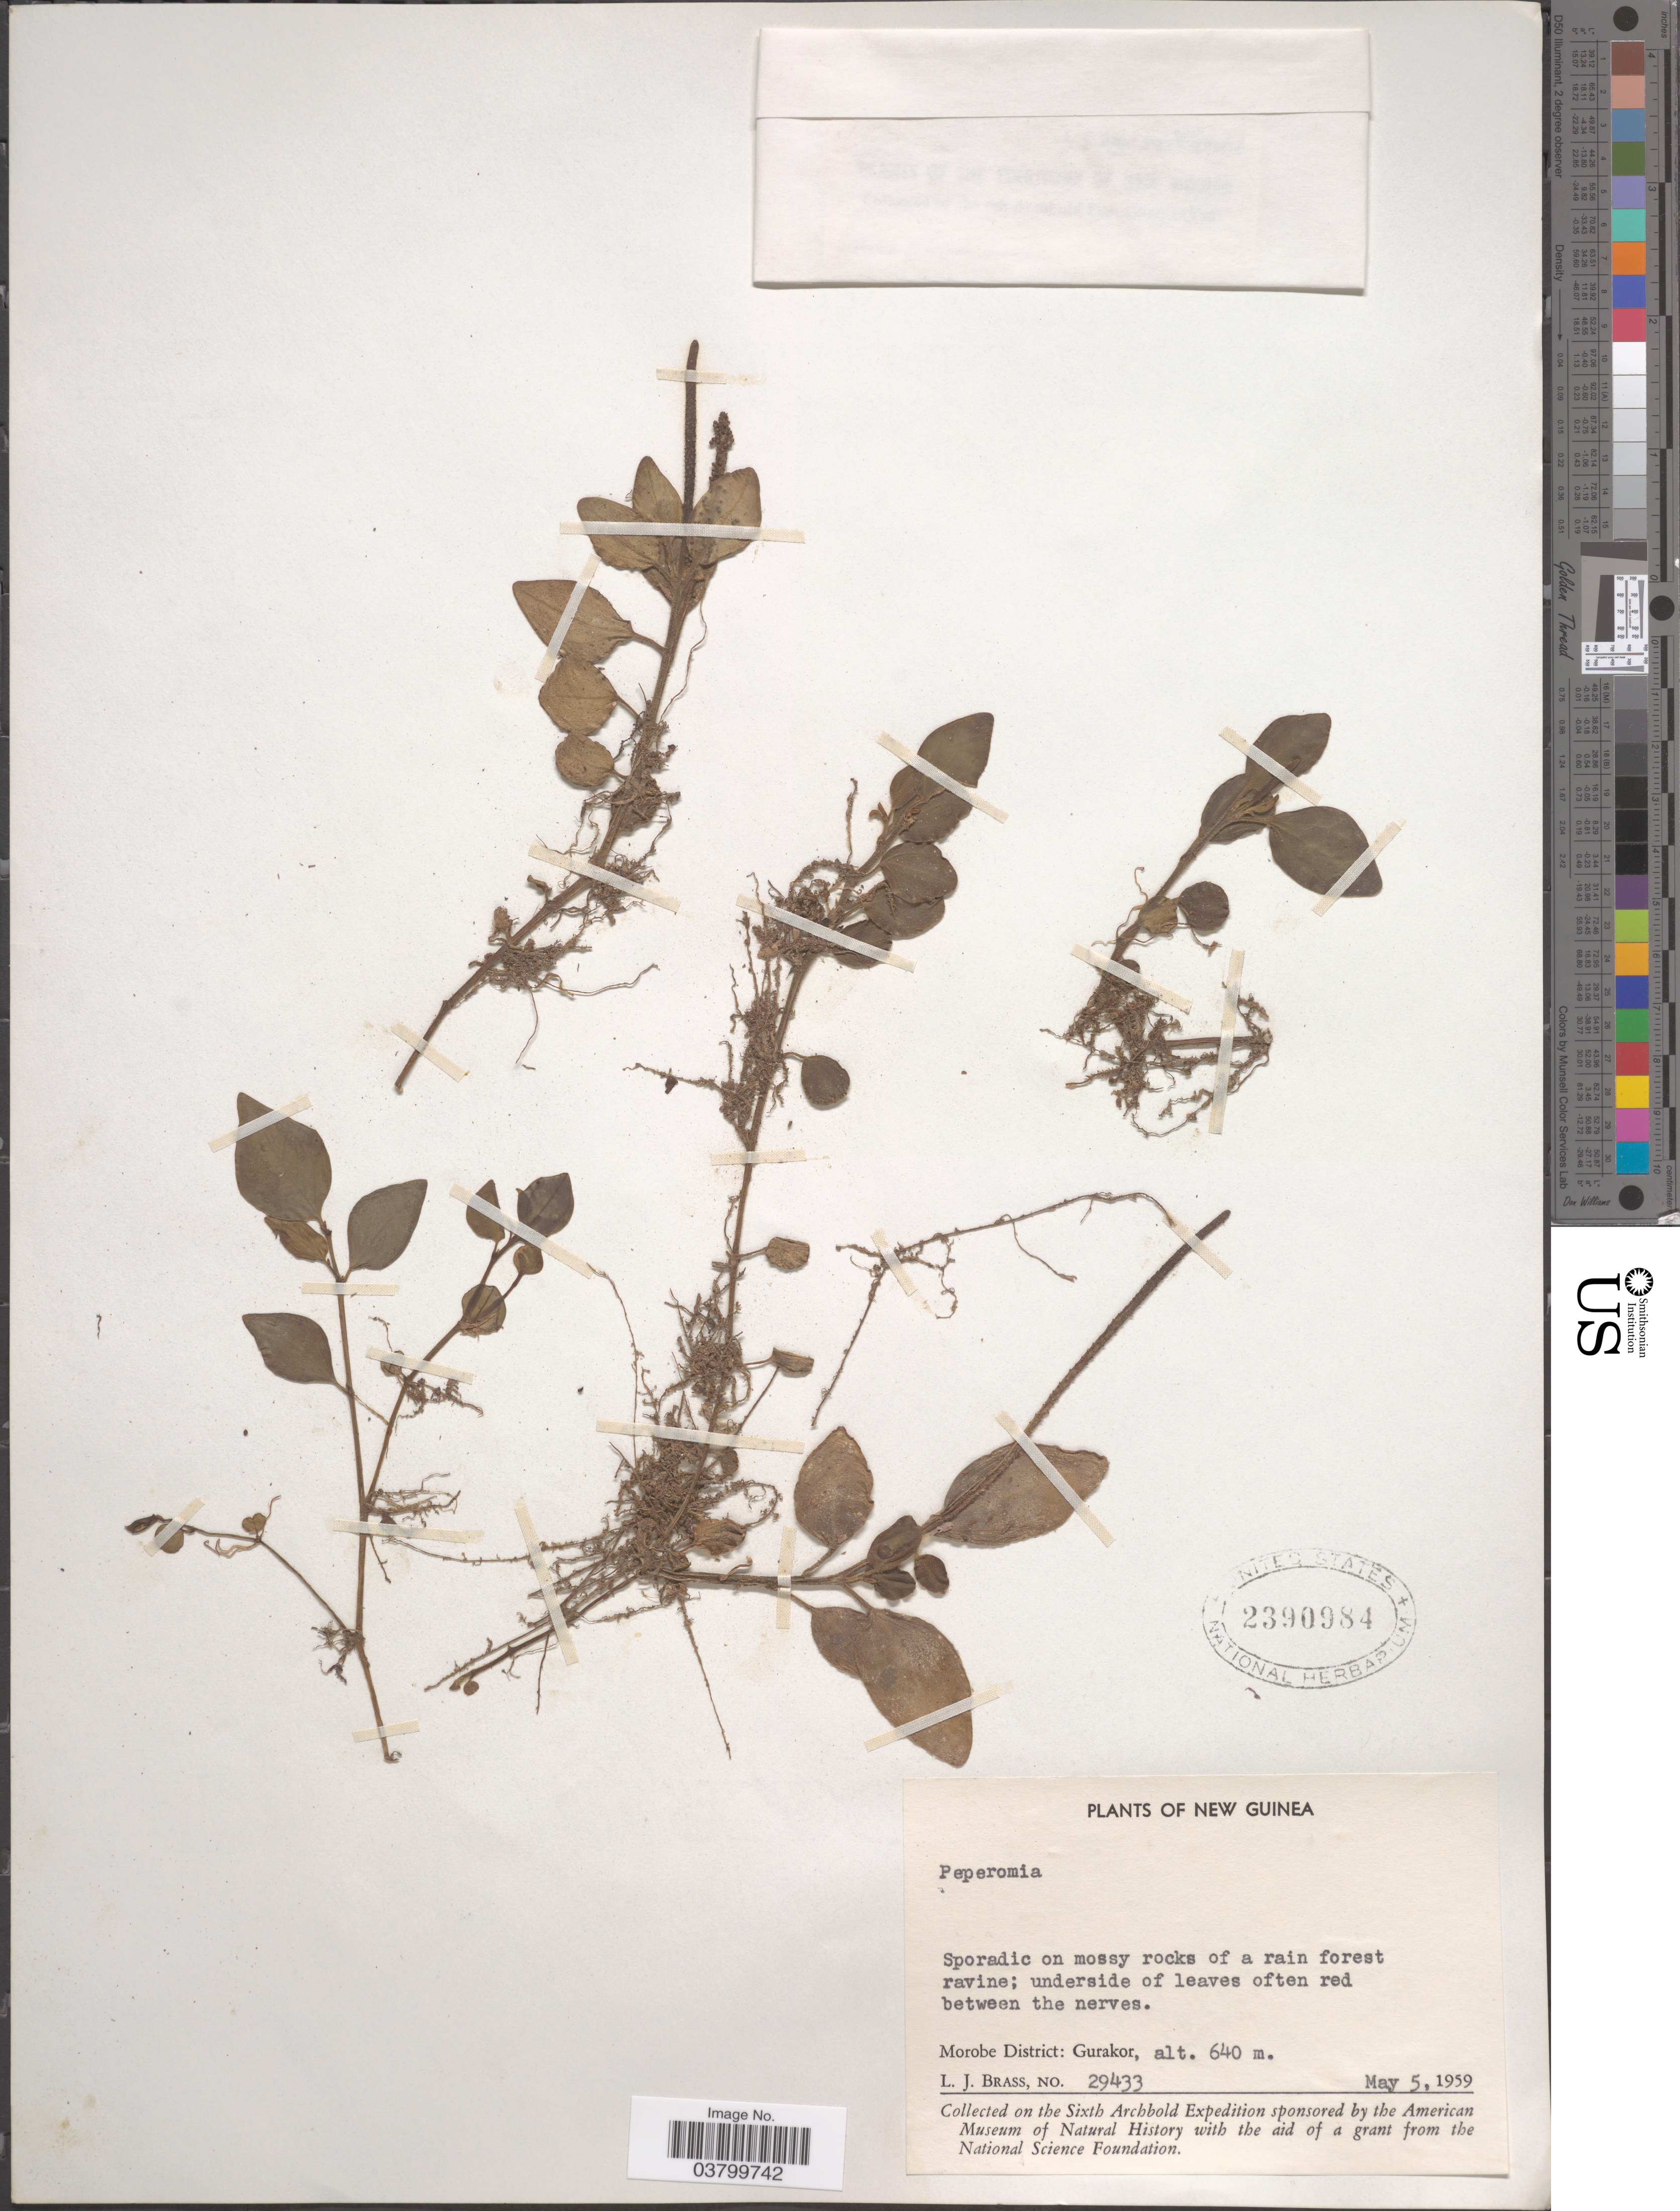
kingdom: Plantae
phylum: Tracheophyta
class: Magnoliopsida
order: Piperales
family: Piperaceae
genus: Peperomia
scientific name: Peperomia sp.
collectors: L. J. Brass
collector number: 29433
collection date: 1959-05-05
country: Papua New Guinea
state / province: Morobe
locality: New Guinea. Morobe District: Gurakor.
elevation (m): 640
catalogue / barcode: US 2390984